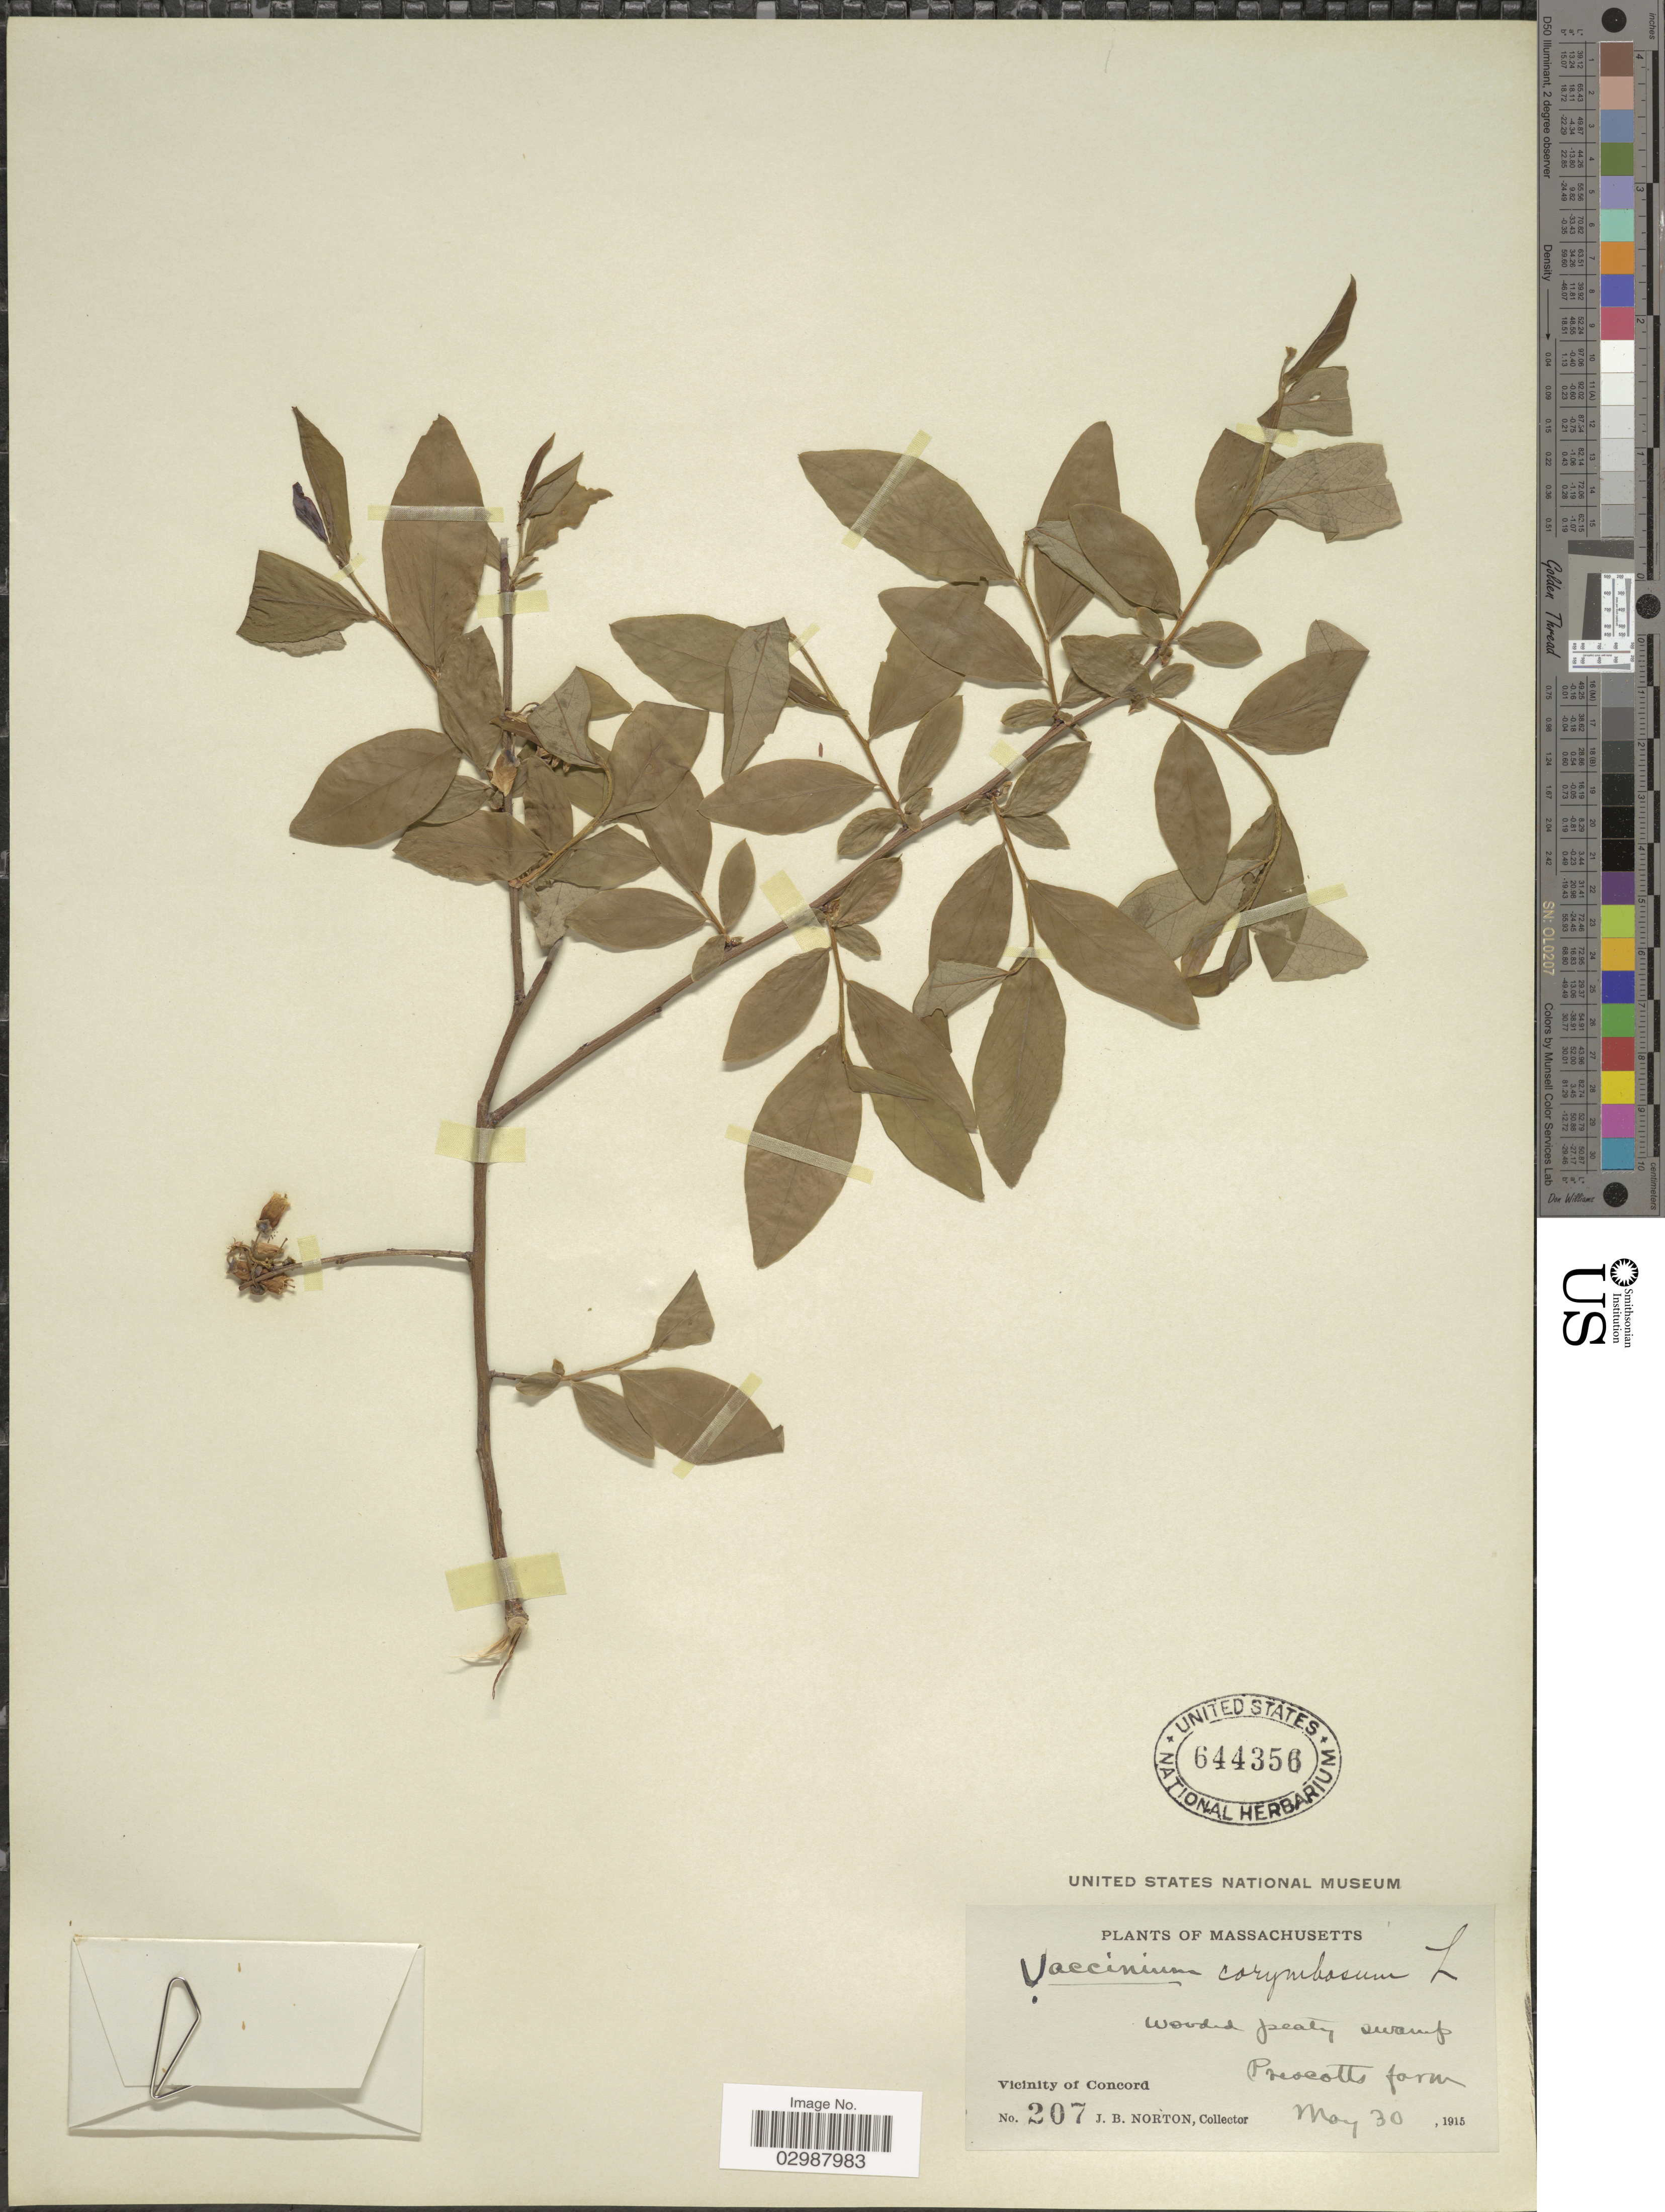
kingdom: Plantae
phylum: Tracheophyta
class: Magnoliopsida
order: Ericales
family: Ericaceae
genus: Vaccinium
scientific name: Vaccinium corymbosum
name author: L.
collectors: J. B. Norton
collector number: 207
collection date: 1915-05-30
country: United States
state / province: Massachusetts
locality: Wooded peaty swamp. Vicinity of Concord, Prescotts farm.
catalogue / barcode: US 644356